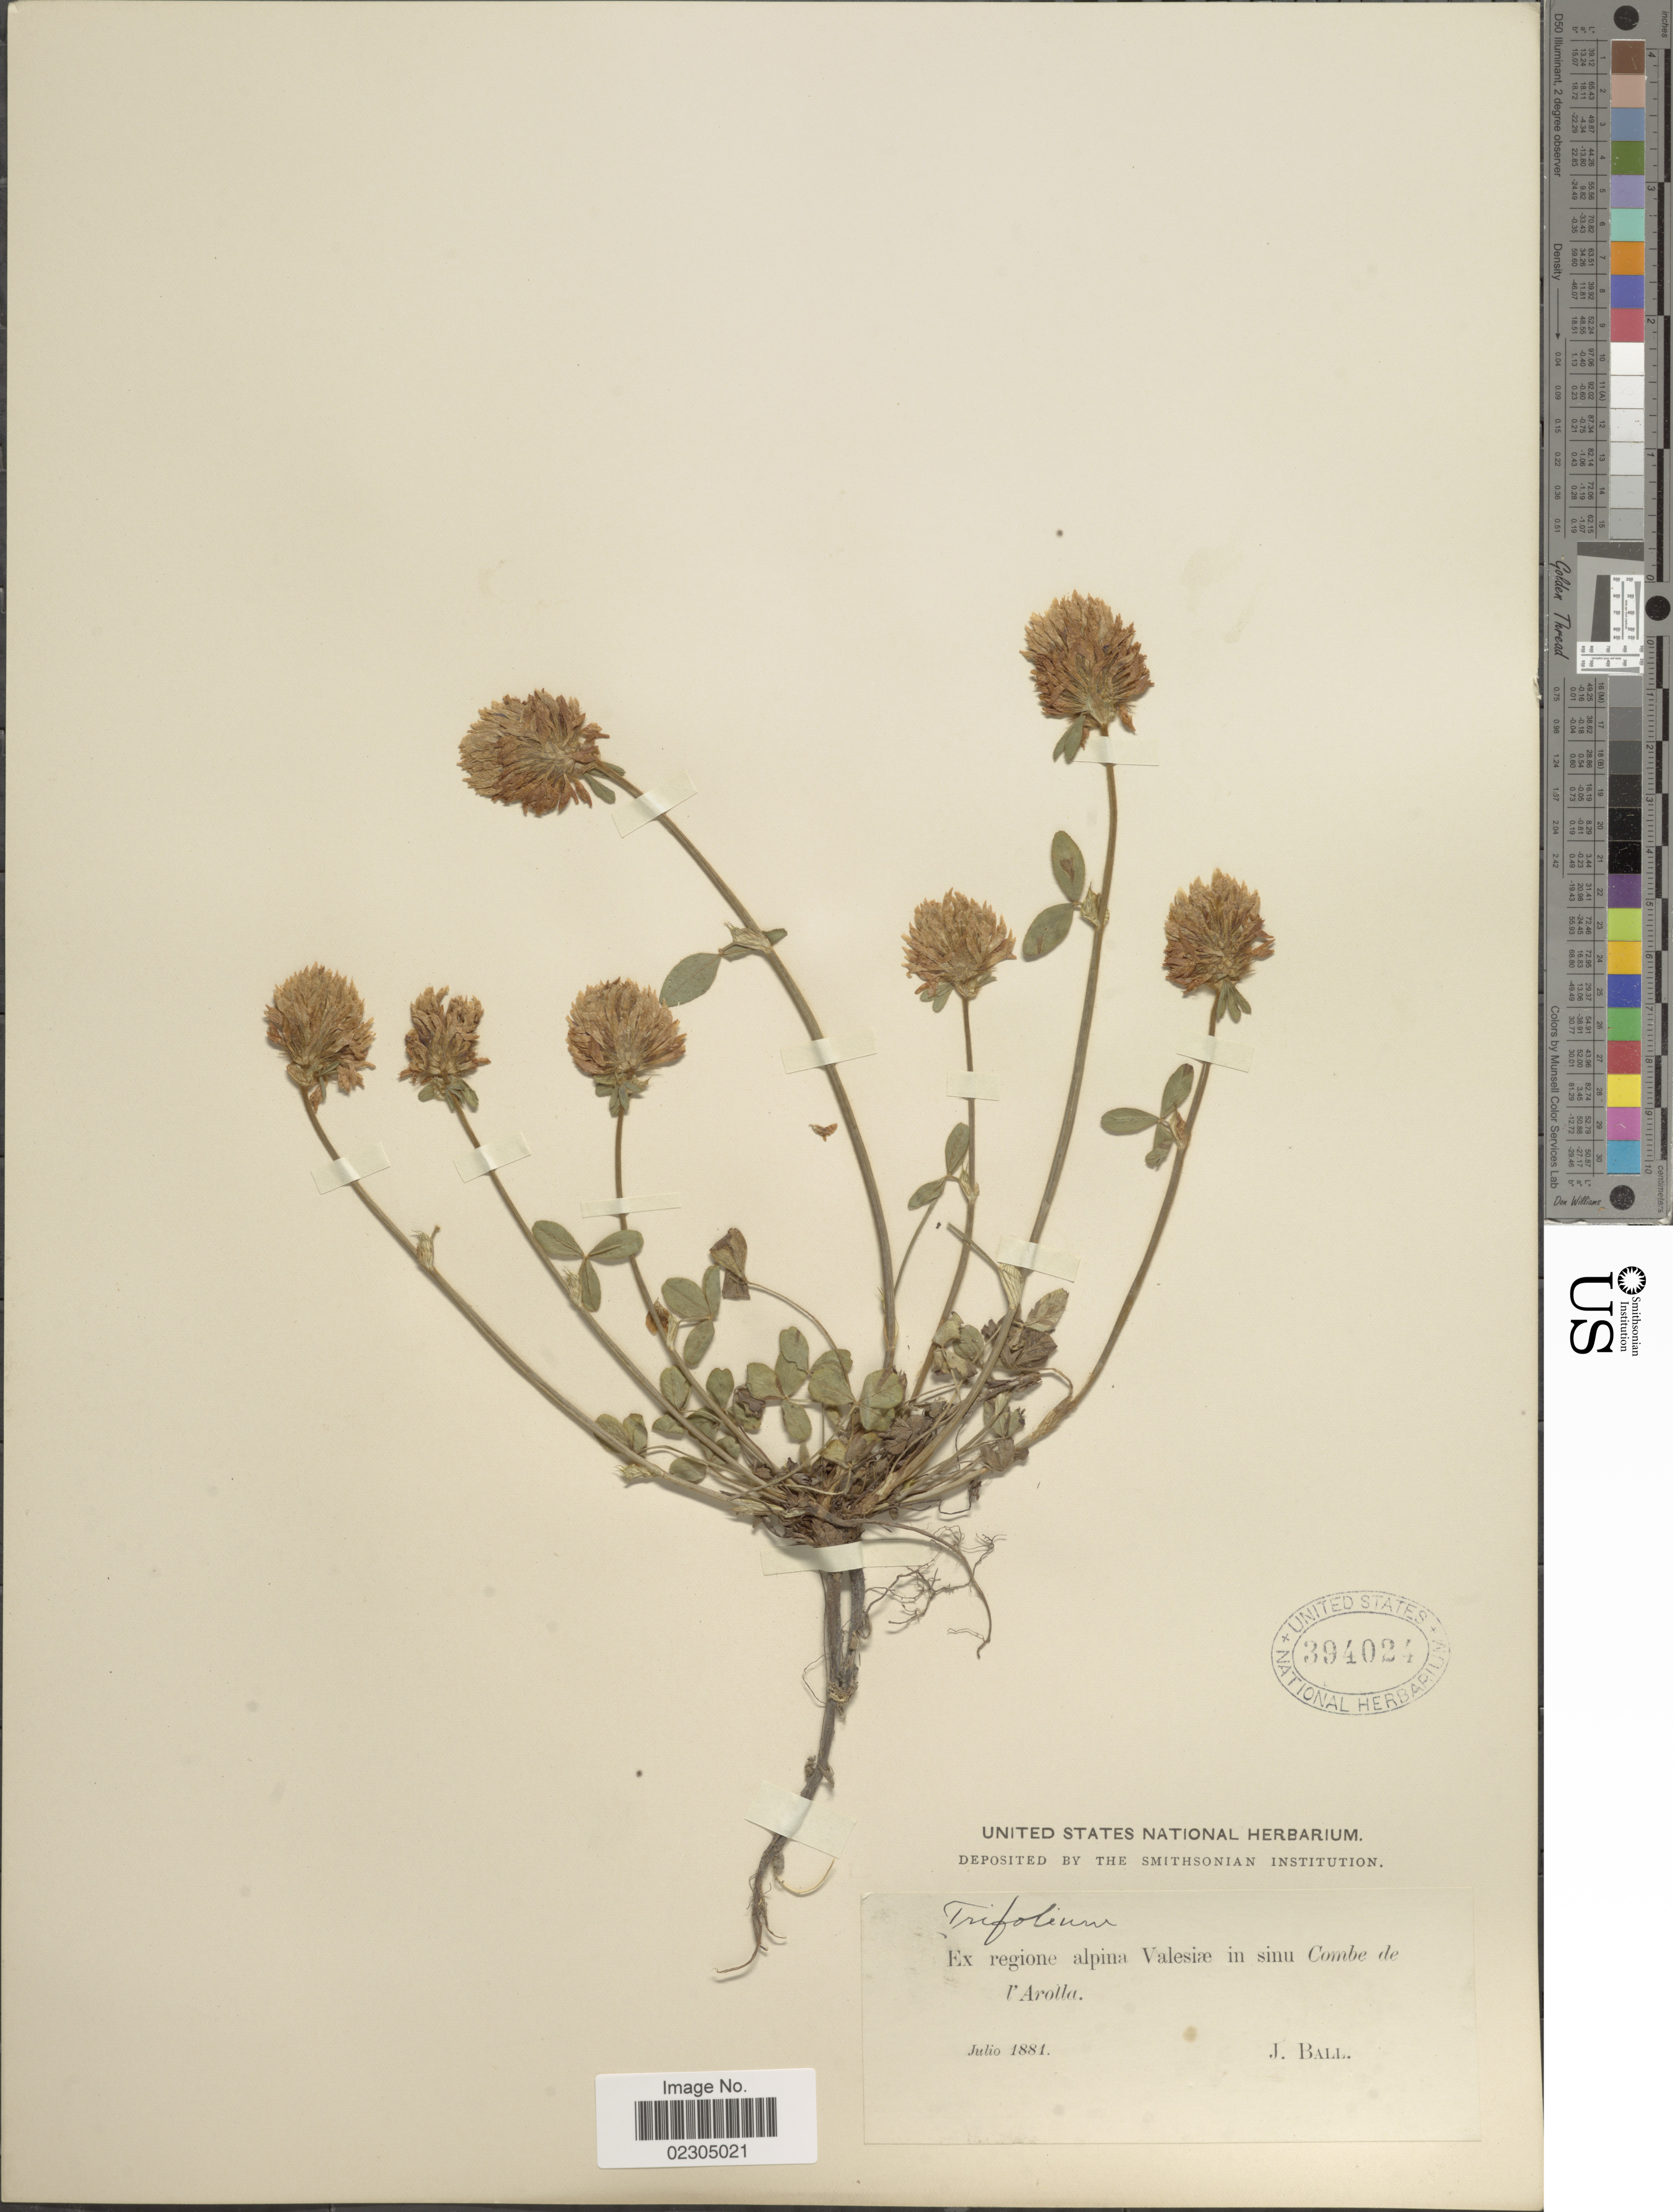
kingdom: Plantae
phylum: Tracheophyta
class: Magnoliopsida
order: Fabales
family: Fabaceae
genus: Trifolium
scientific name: Trifolium sp.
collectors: J. Ball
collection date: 1881-07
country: Switzerland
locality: Ex regione alpina Valesiae in sinu Combe de l'Arolla.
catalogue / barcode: US 394024